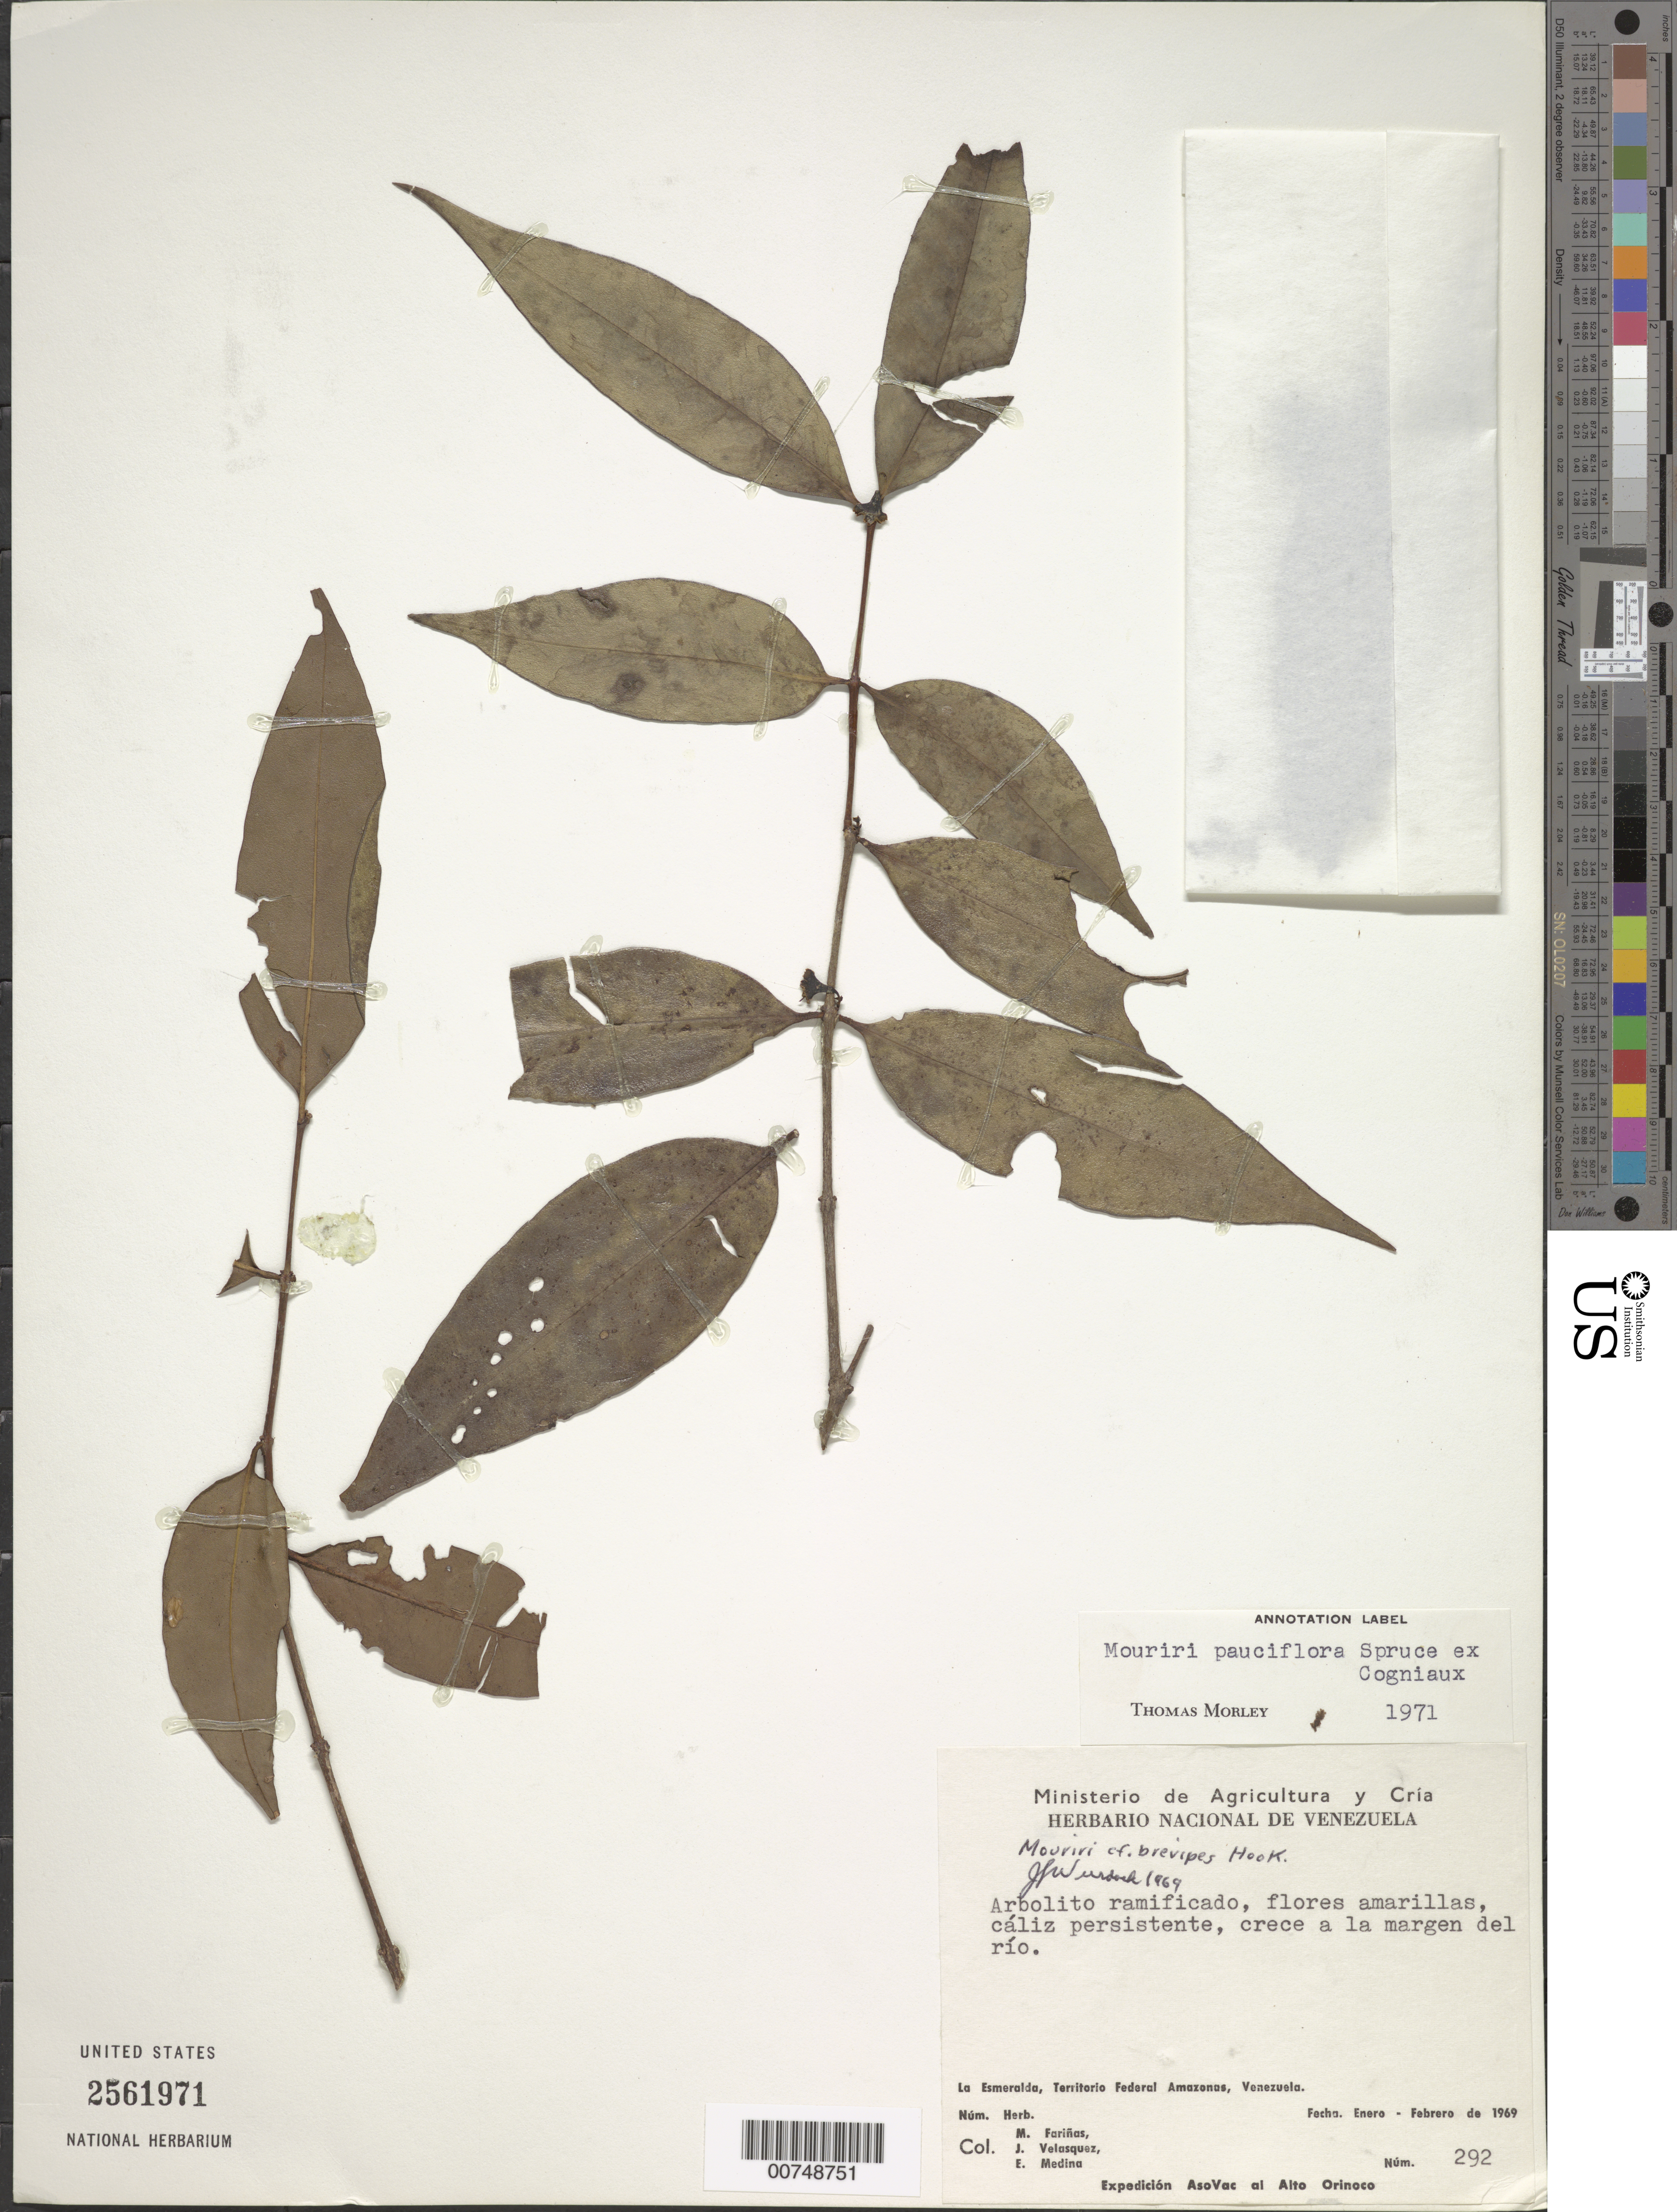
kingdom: Plantae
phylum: Tracheophyta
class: Magnoliopsida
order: Myrtales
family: Melastomataceae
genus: Mouriri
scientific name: Mouriri pauciflora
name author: Spruce ex Cogn.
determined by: Morley, T.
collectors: M. Fariñas, J. Velasquez & E. Medina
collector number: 292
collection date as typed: Jan-69 to Feb-69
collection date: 1969-01/1969-02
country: Venezuela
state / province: Amazonas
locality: La Esmeralda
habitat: Crece a la margen del rio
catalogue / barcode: US 2561971